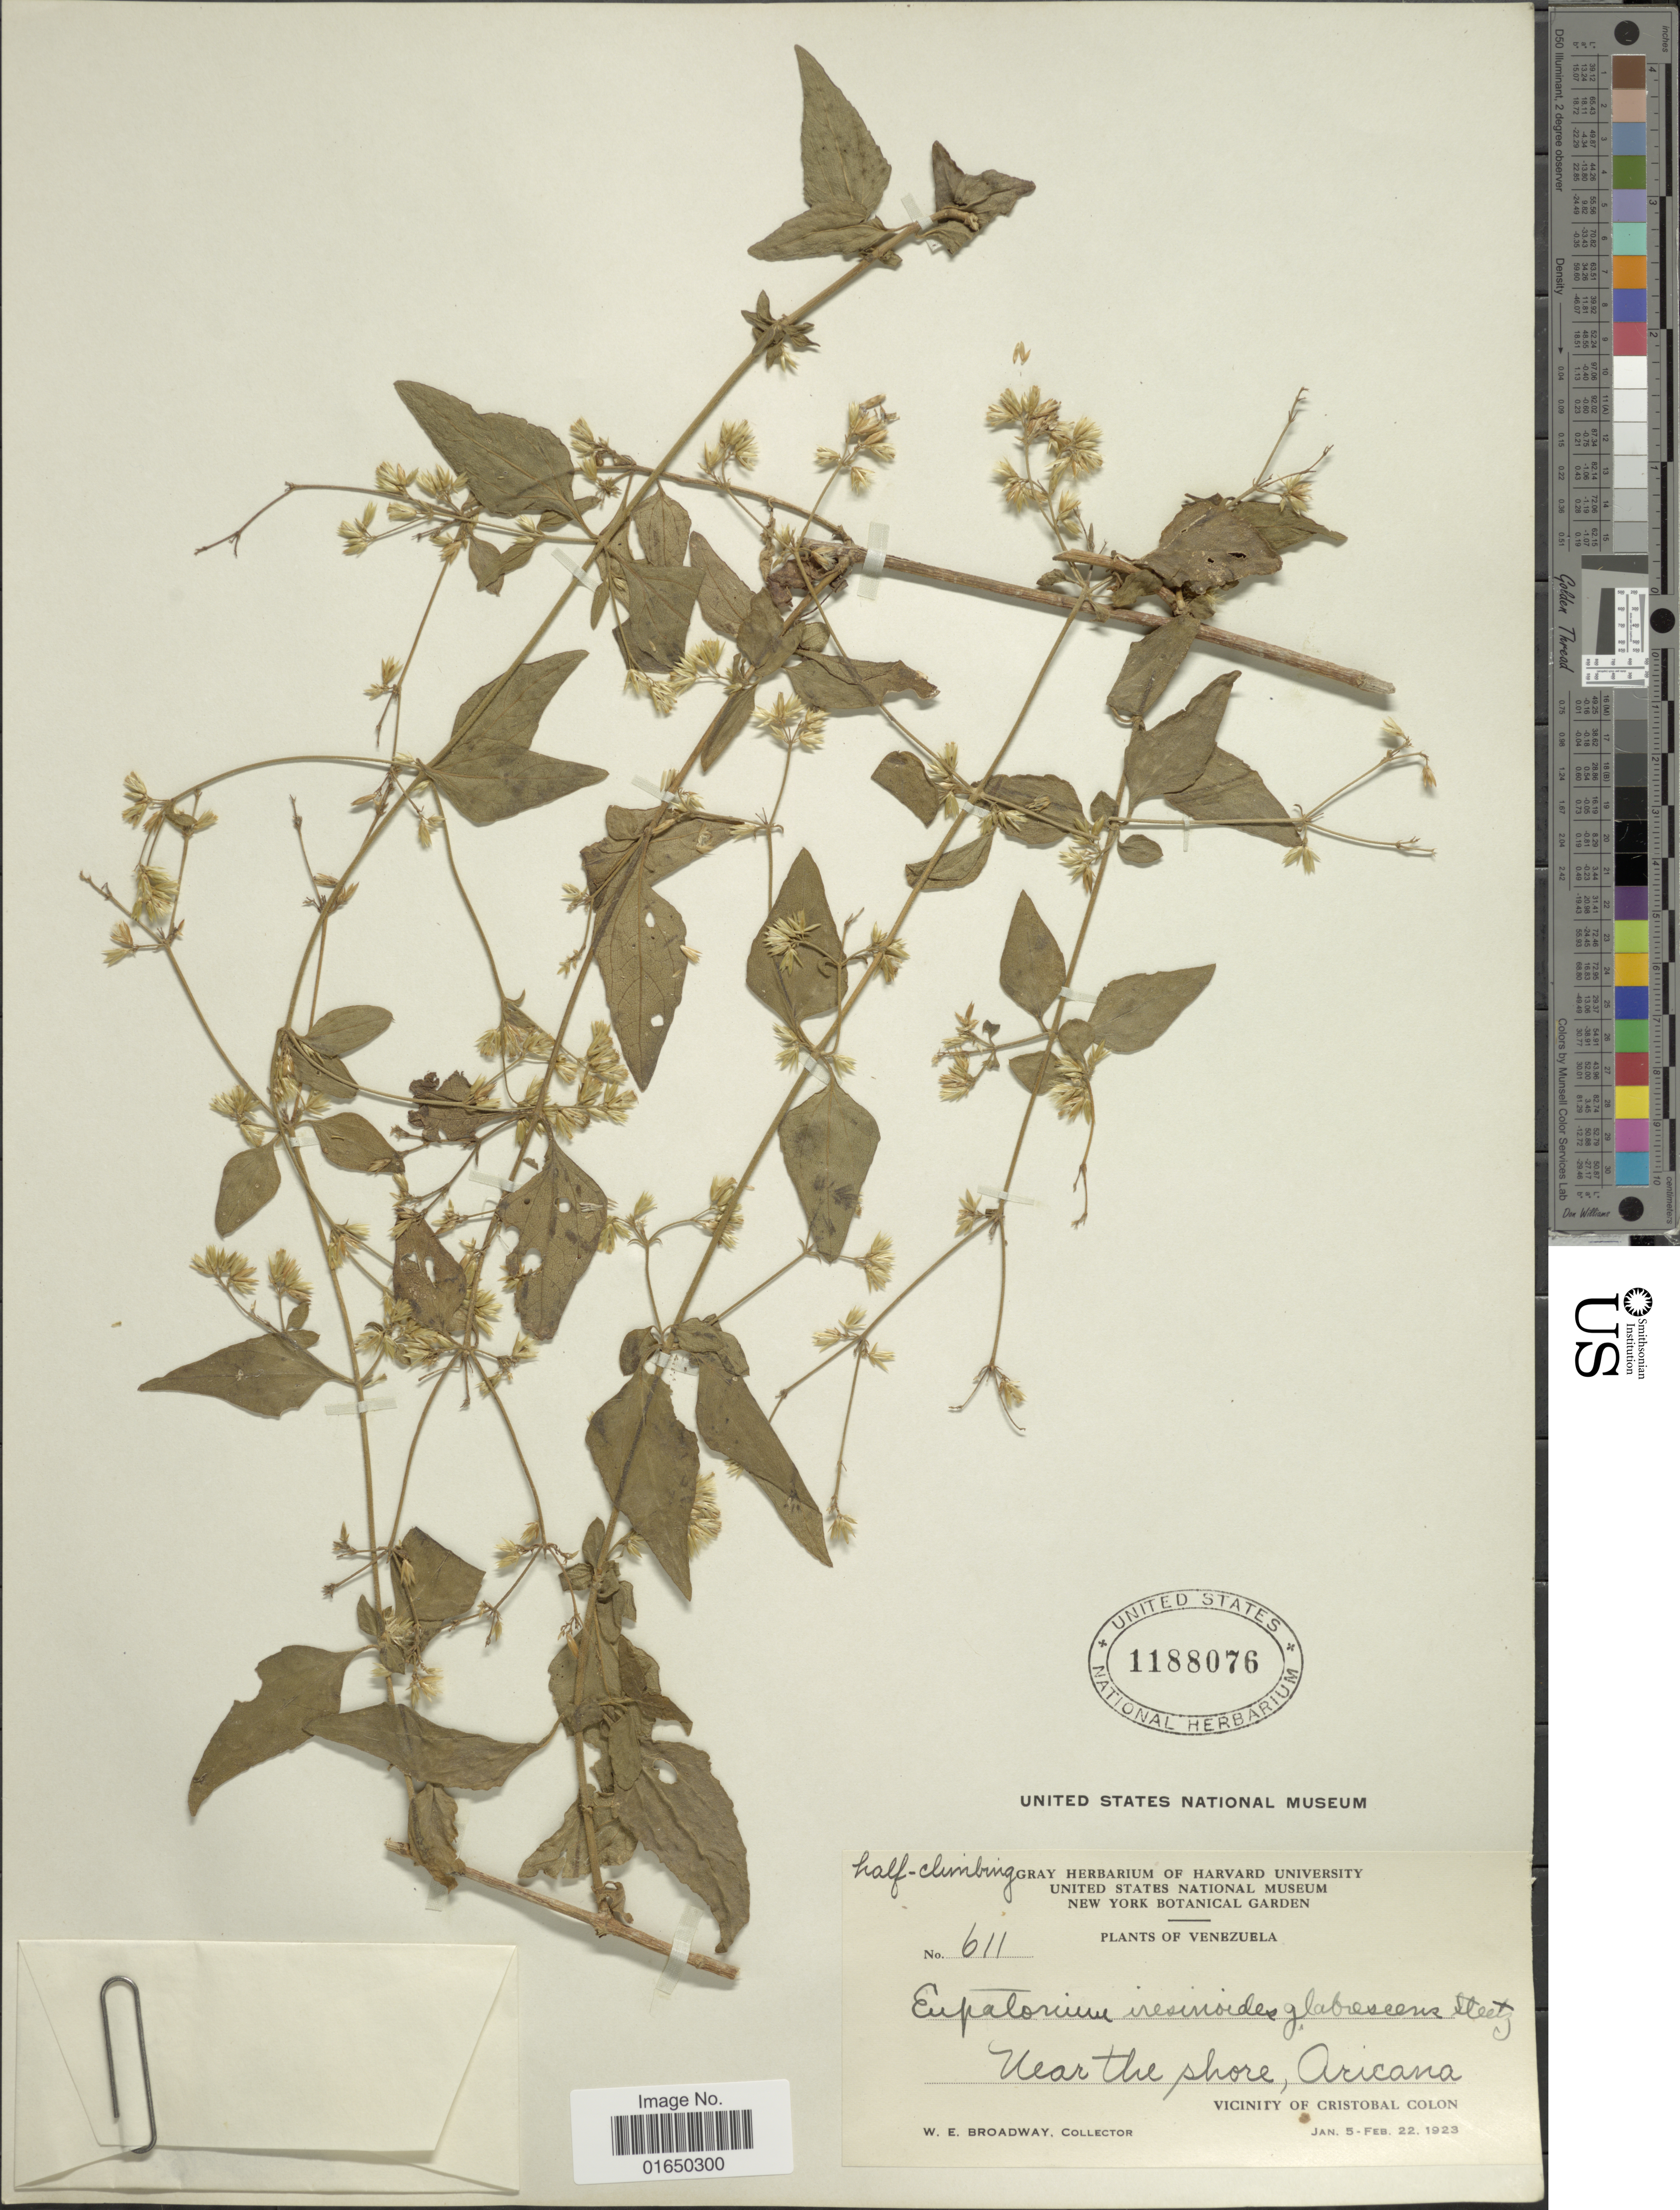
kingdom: Plantae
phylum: Tracheophyta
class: Magnoliopsida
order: Asterales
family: Asteraceae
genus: Condylidium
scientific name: Condylidium iresinoides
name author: (Kunth) R.M. King & H. Rob.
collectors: W. E. Broadway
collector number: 611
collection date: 1923-01-05/1923-02-22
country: Venezuela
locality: Near the shore, Aricana, Vicinity of cristobal Colon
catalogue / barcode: US 1188076